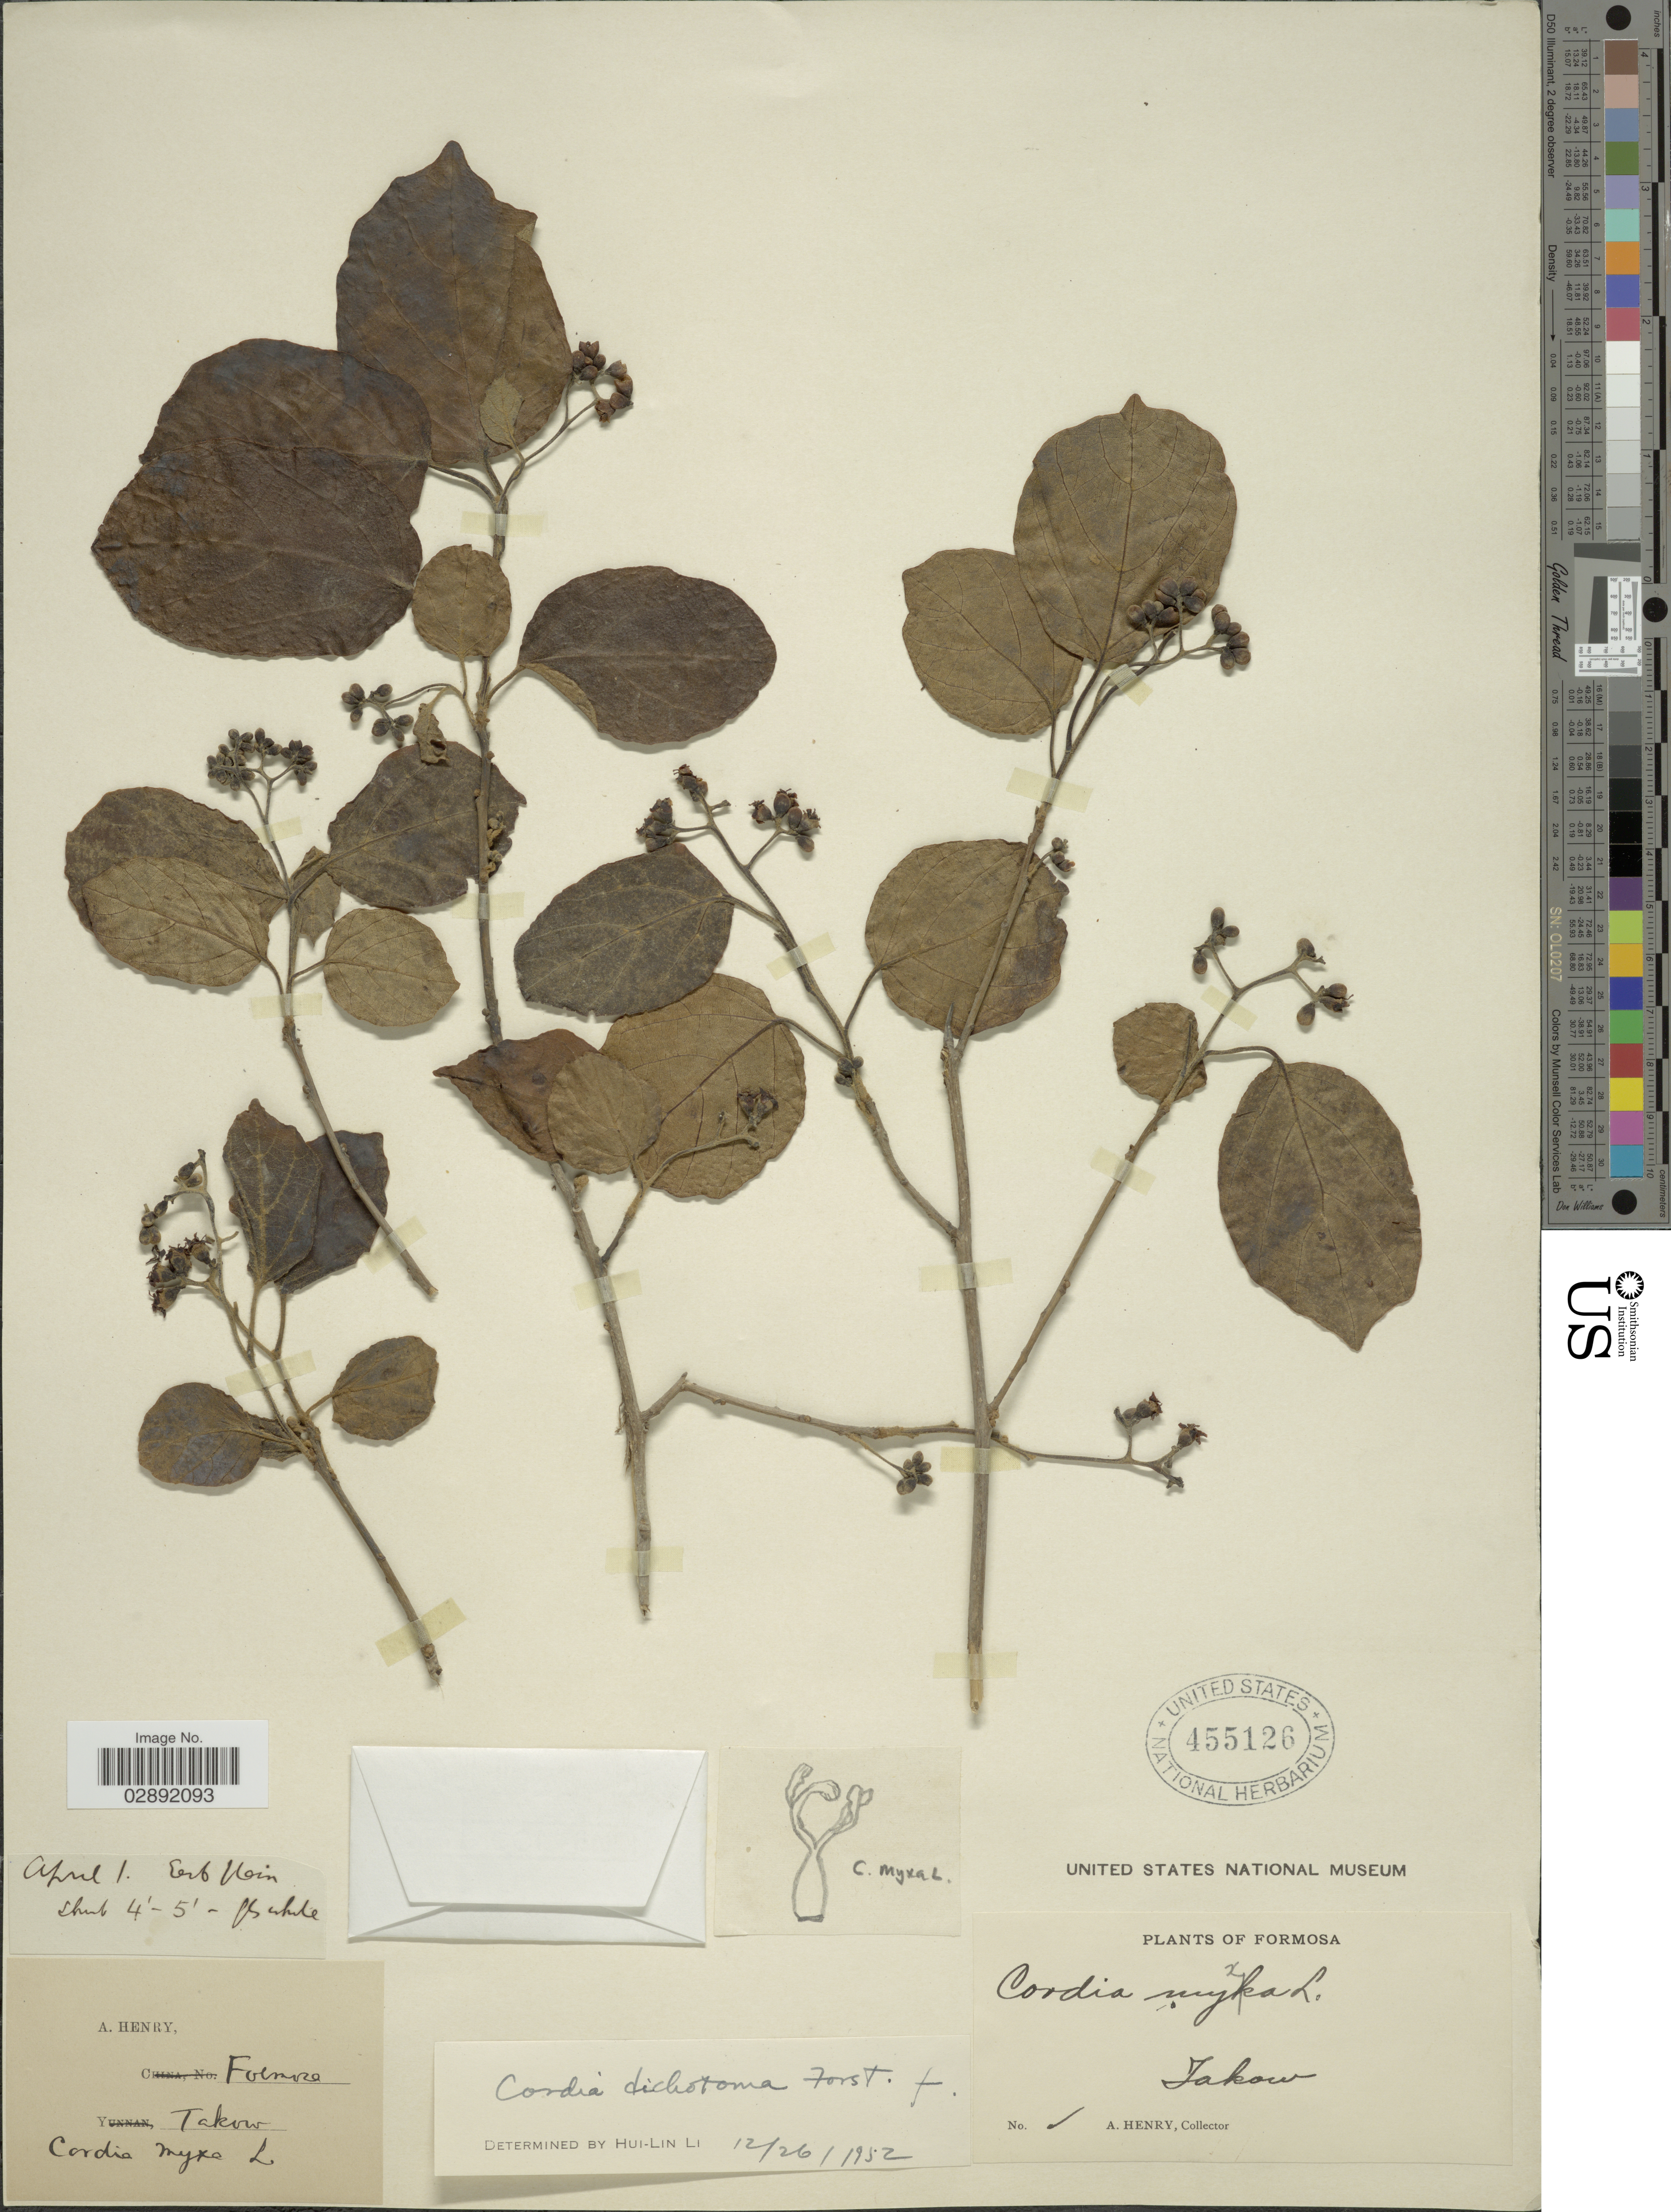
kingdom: Plantae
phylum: Tracheophyta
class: Magnoliopsida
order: Boraginales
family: Cordiaceae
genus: Cordia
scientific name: Cordia dichotoma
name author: G. Forst.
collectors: A. Henry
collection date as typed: Transcribed d/m/y: /4/1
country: Taiwan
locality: Formosa, Takow.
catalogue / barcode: US 455126